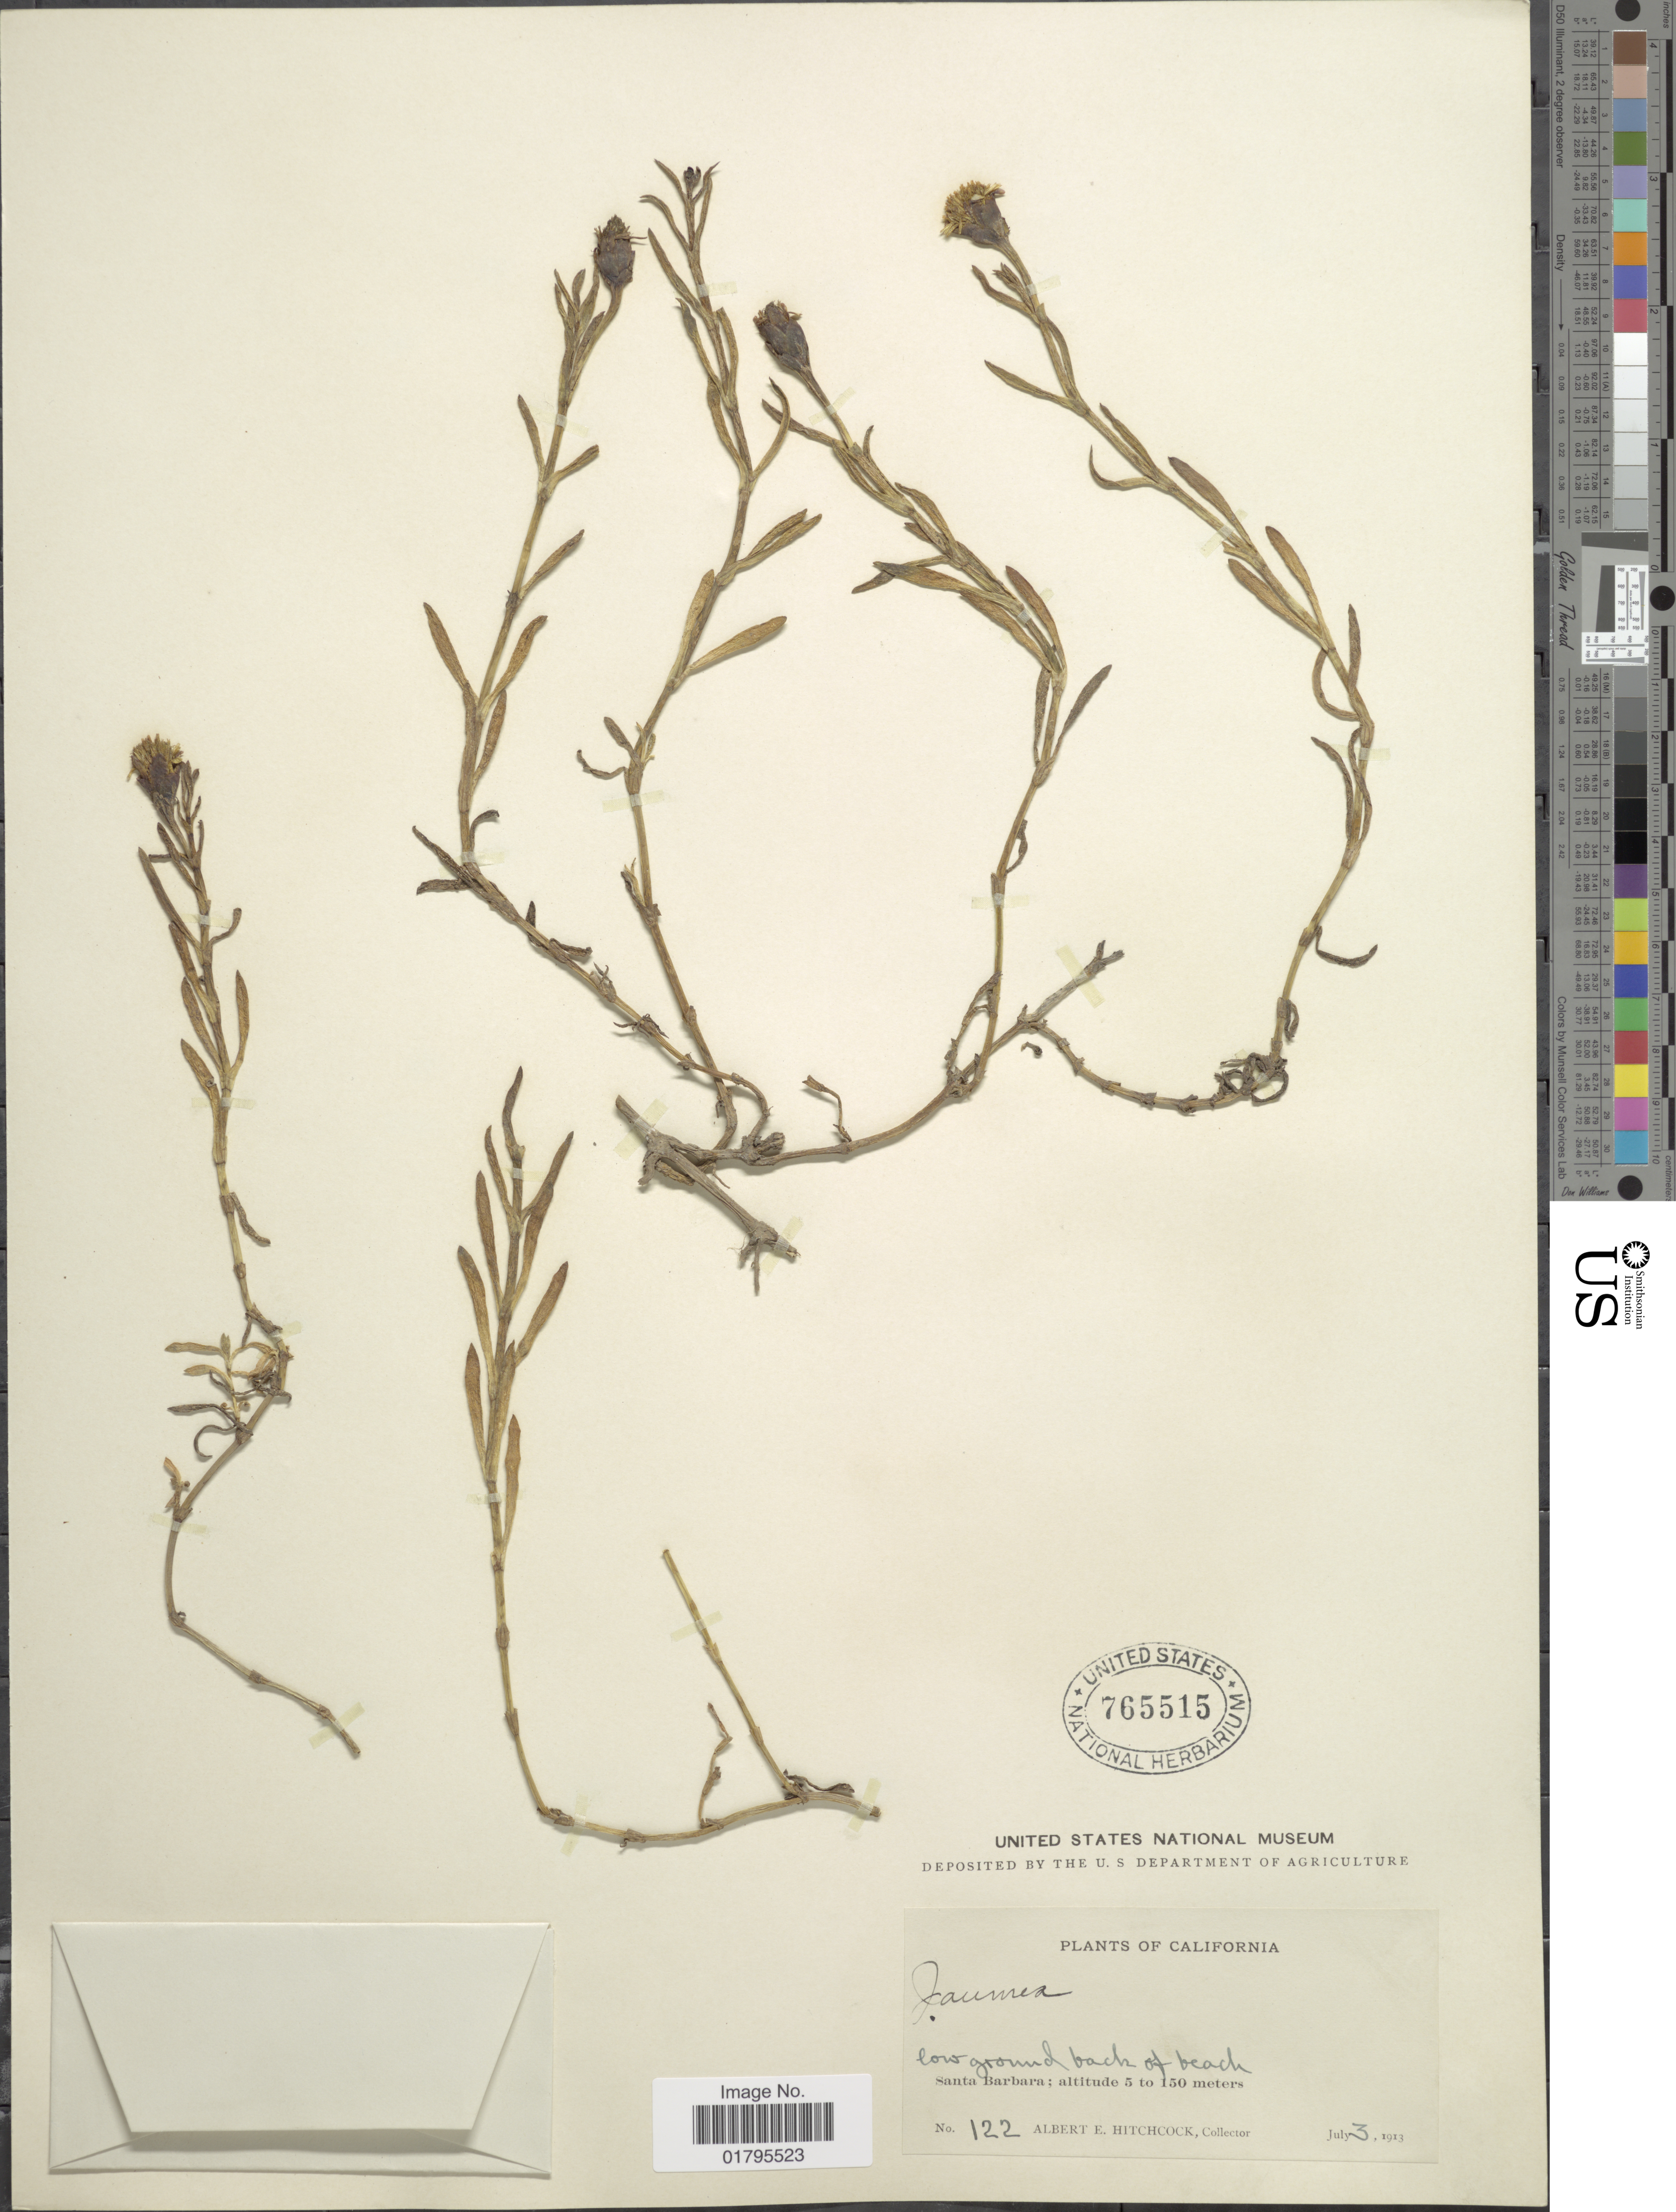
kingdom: Plantae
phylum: Tracheophyta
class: Magnoliopsida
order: Asterales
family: Asteraceae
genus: Jaumea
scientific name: Jaumea carnosa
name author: (Less.) A. Gray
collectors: A. Hitchcock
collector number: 122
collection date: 1913-07-03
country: United States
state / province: California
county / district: Santa Barbara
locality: Santa Barbara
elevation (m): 5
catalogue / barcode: US 765515